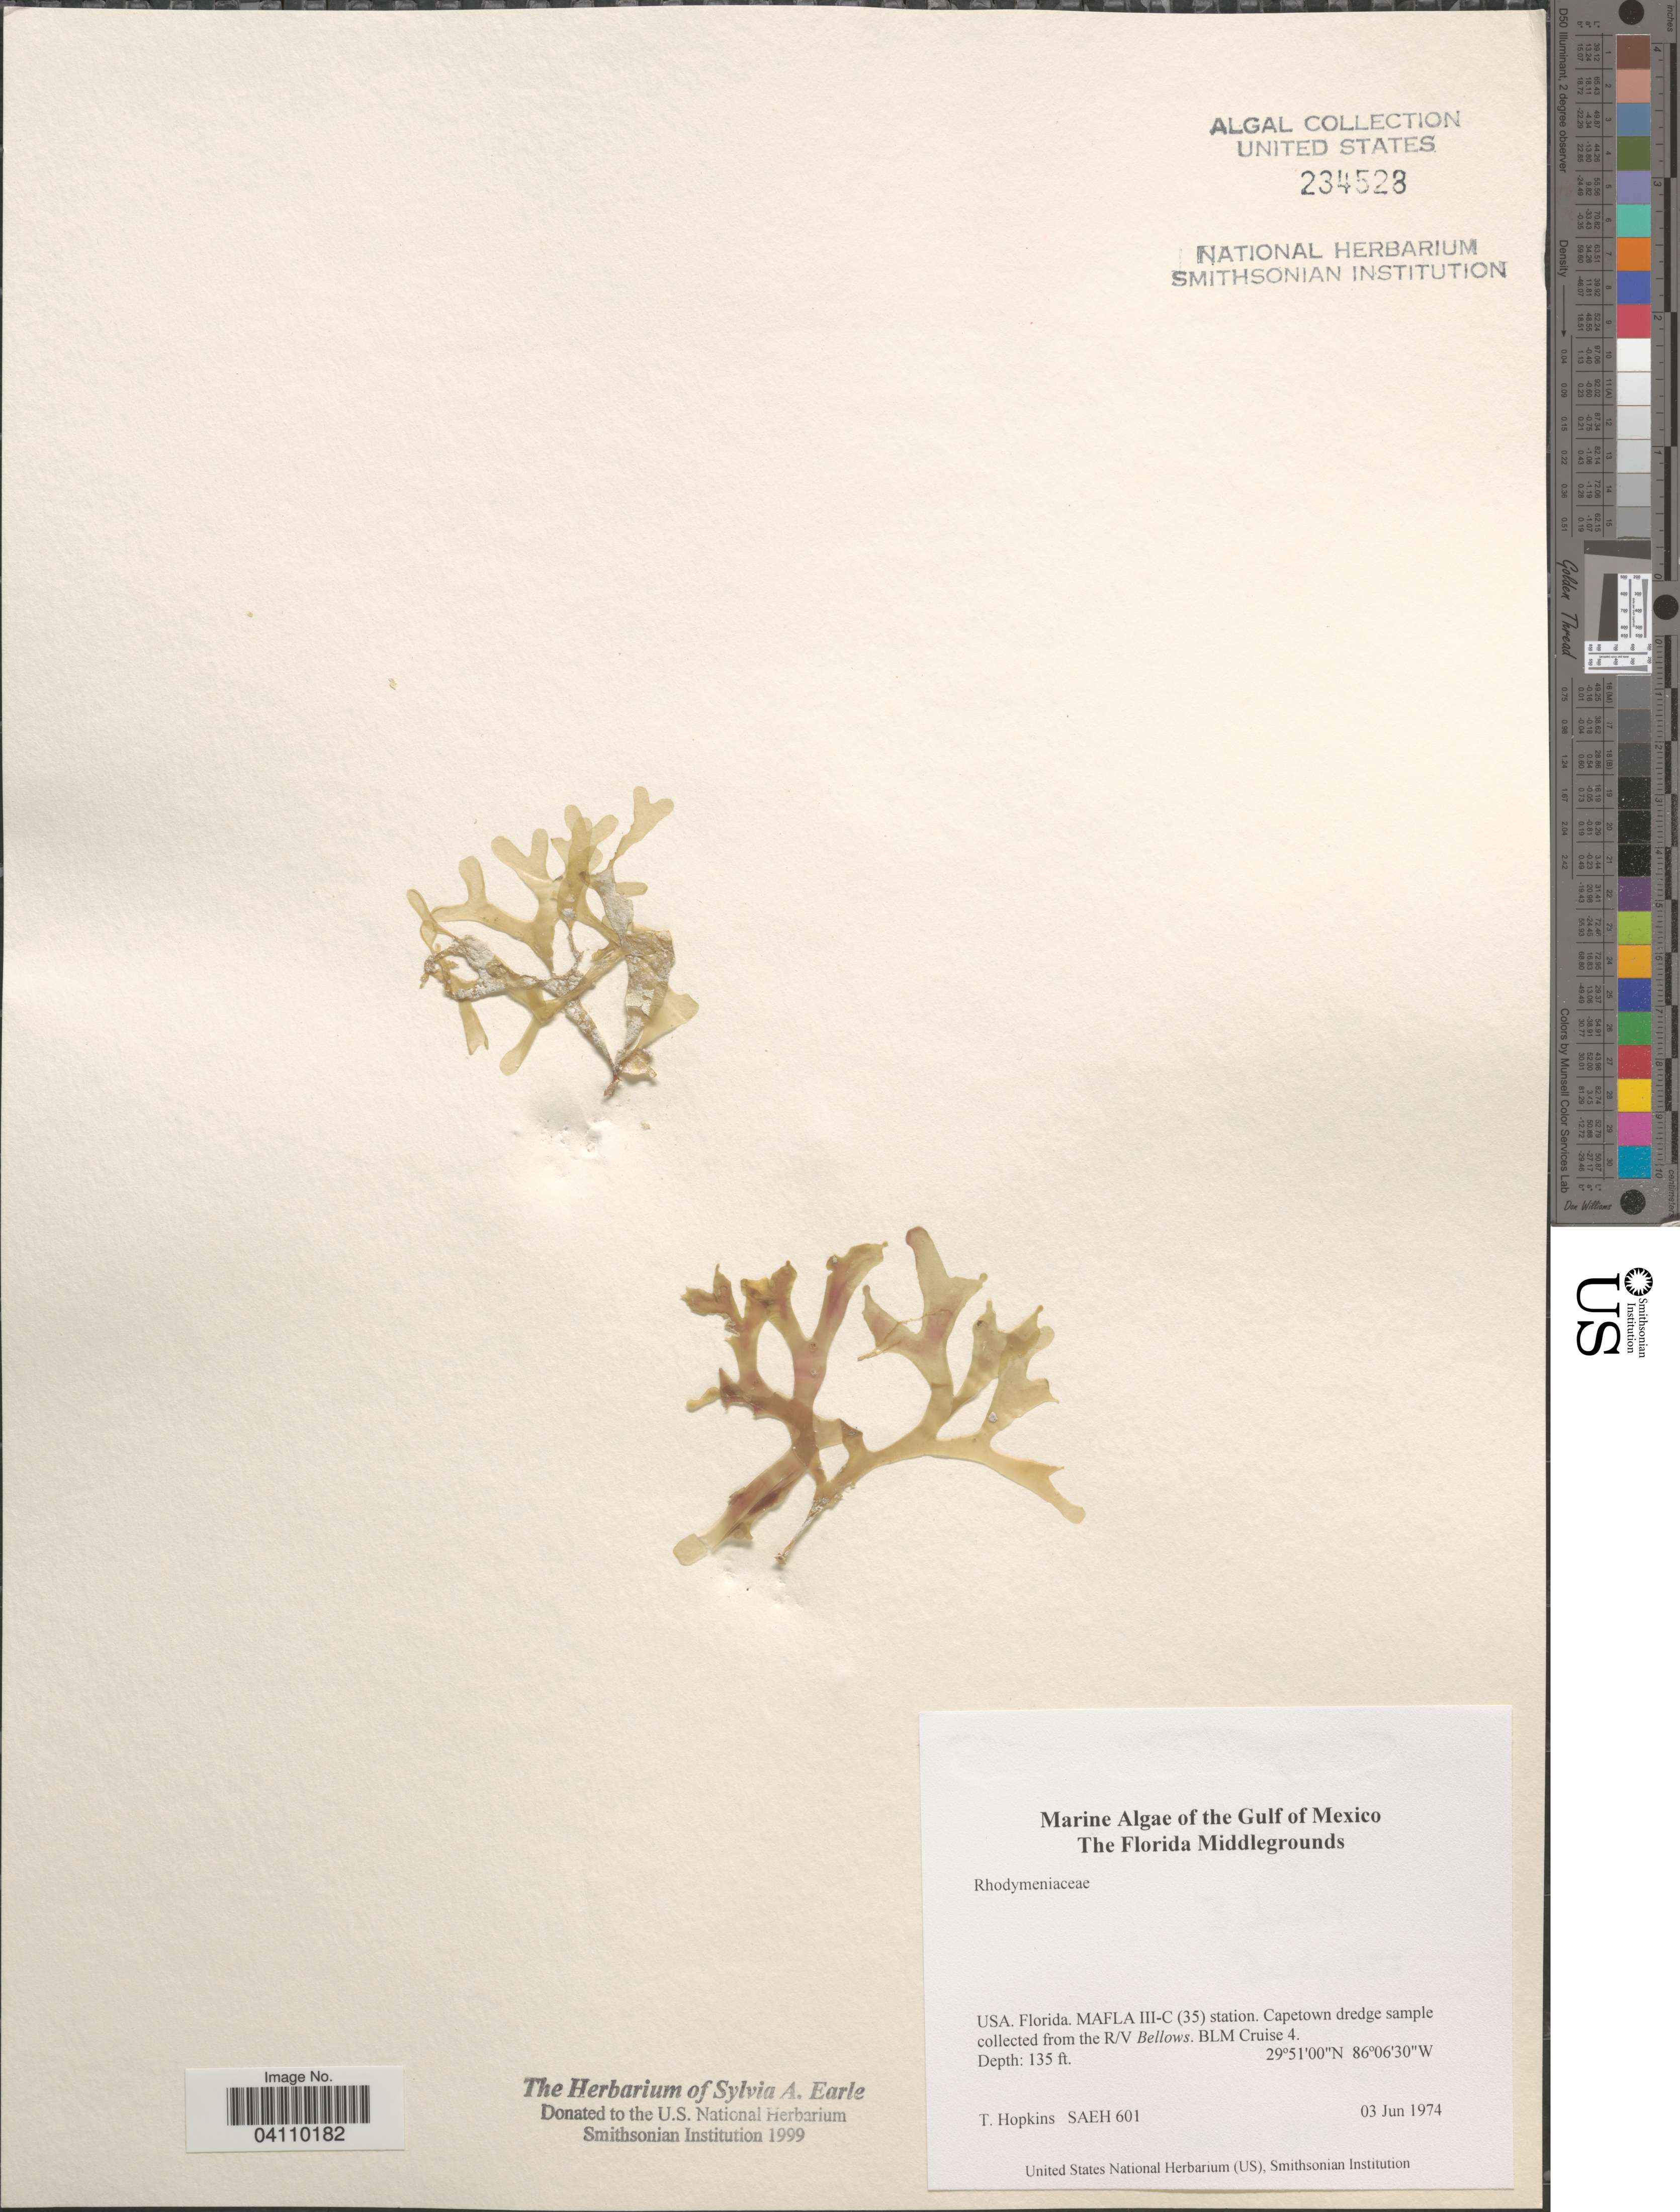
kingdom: Plantae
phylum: Rhodophyta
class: Florideophyceae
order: Rhodymeniales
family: Rhodymeniaceae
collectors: T. Hopkins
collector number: SAEH601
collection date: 1974-06-03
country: United States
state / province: Florida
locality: The Gulf of Mexico. The Florida Middlegrounds. MAFLA III-C (35) station. Capetown dredge sample collected from the R/V Bellows. BLM Cruise 4.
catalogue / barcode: US 234528